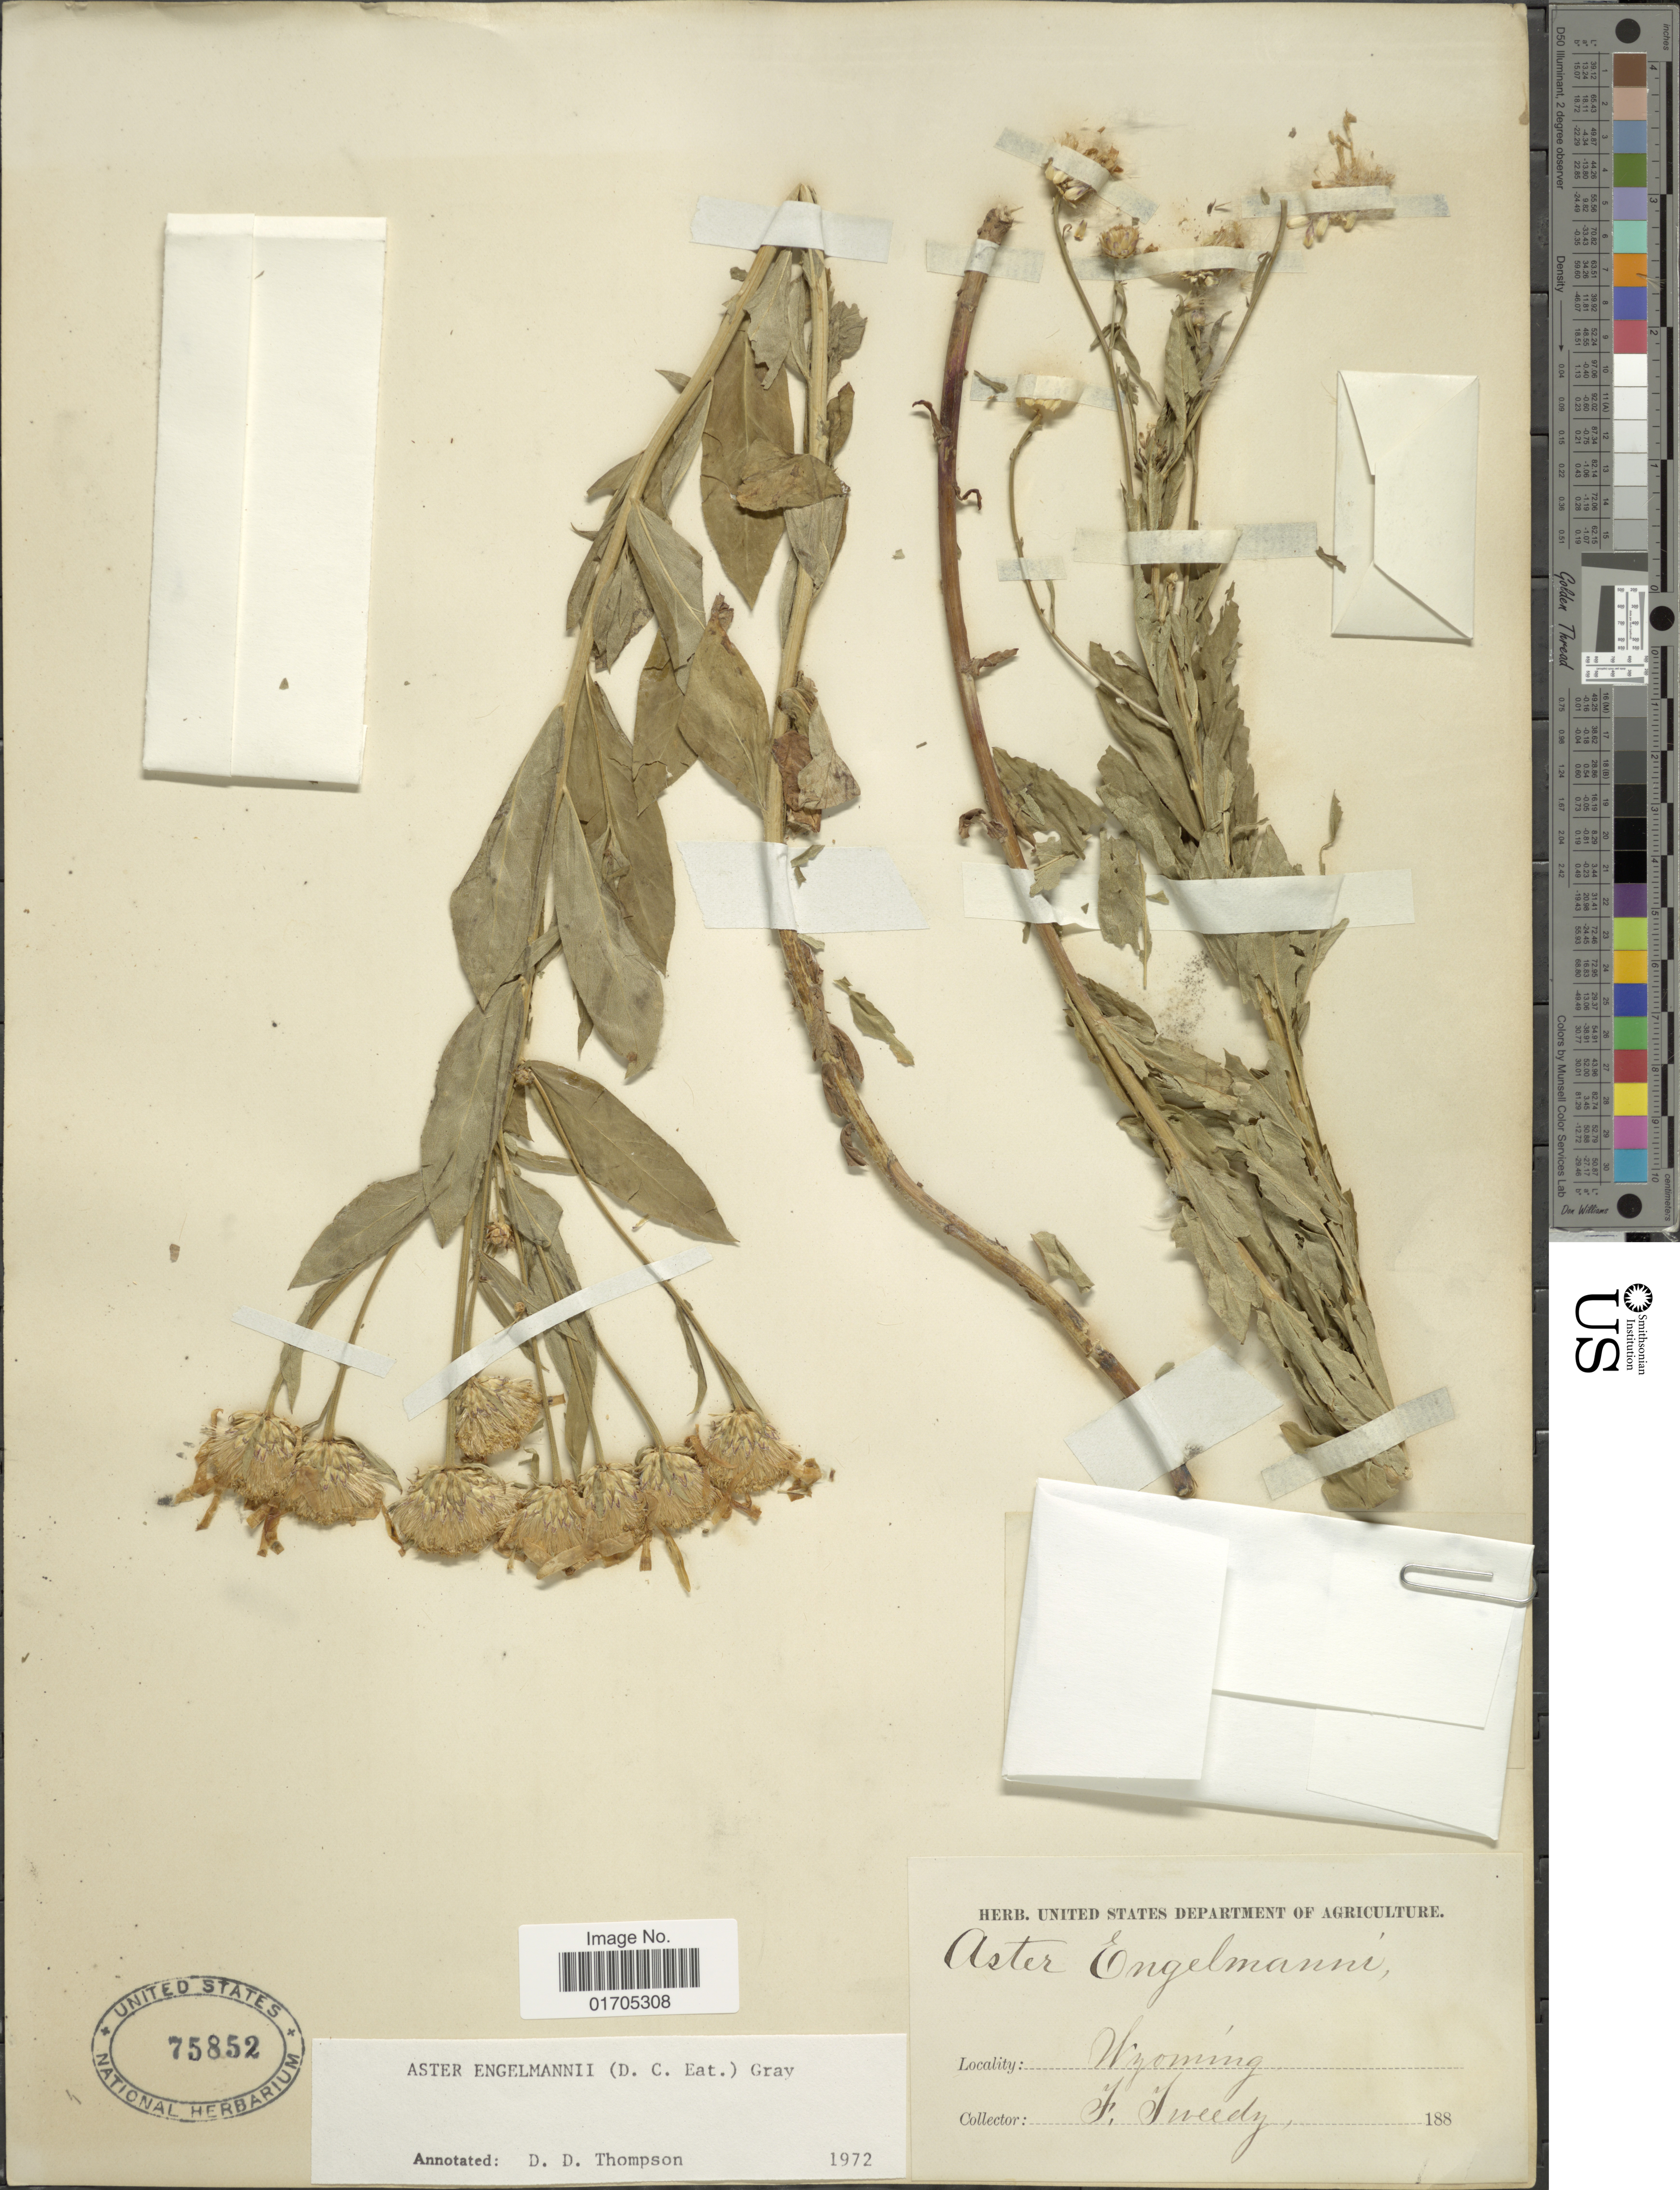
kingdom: Plantae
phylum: Tracheophyta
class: Magnoliopsida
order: Asterales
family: Asteraceae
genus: Eucephalus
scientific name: Eucephalus engelmannii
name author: (D.C. Eaton) Greene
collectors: F. Tweedy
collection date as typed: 188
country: United States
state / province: Wyoming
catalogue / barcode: US 75852